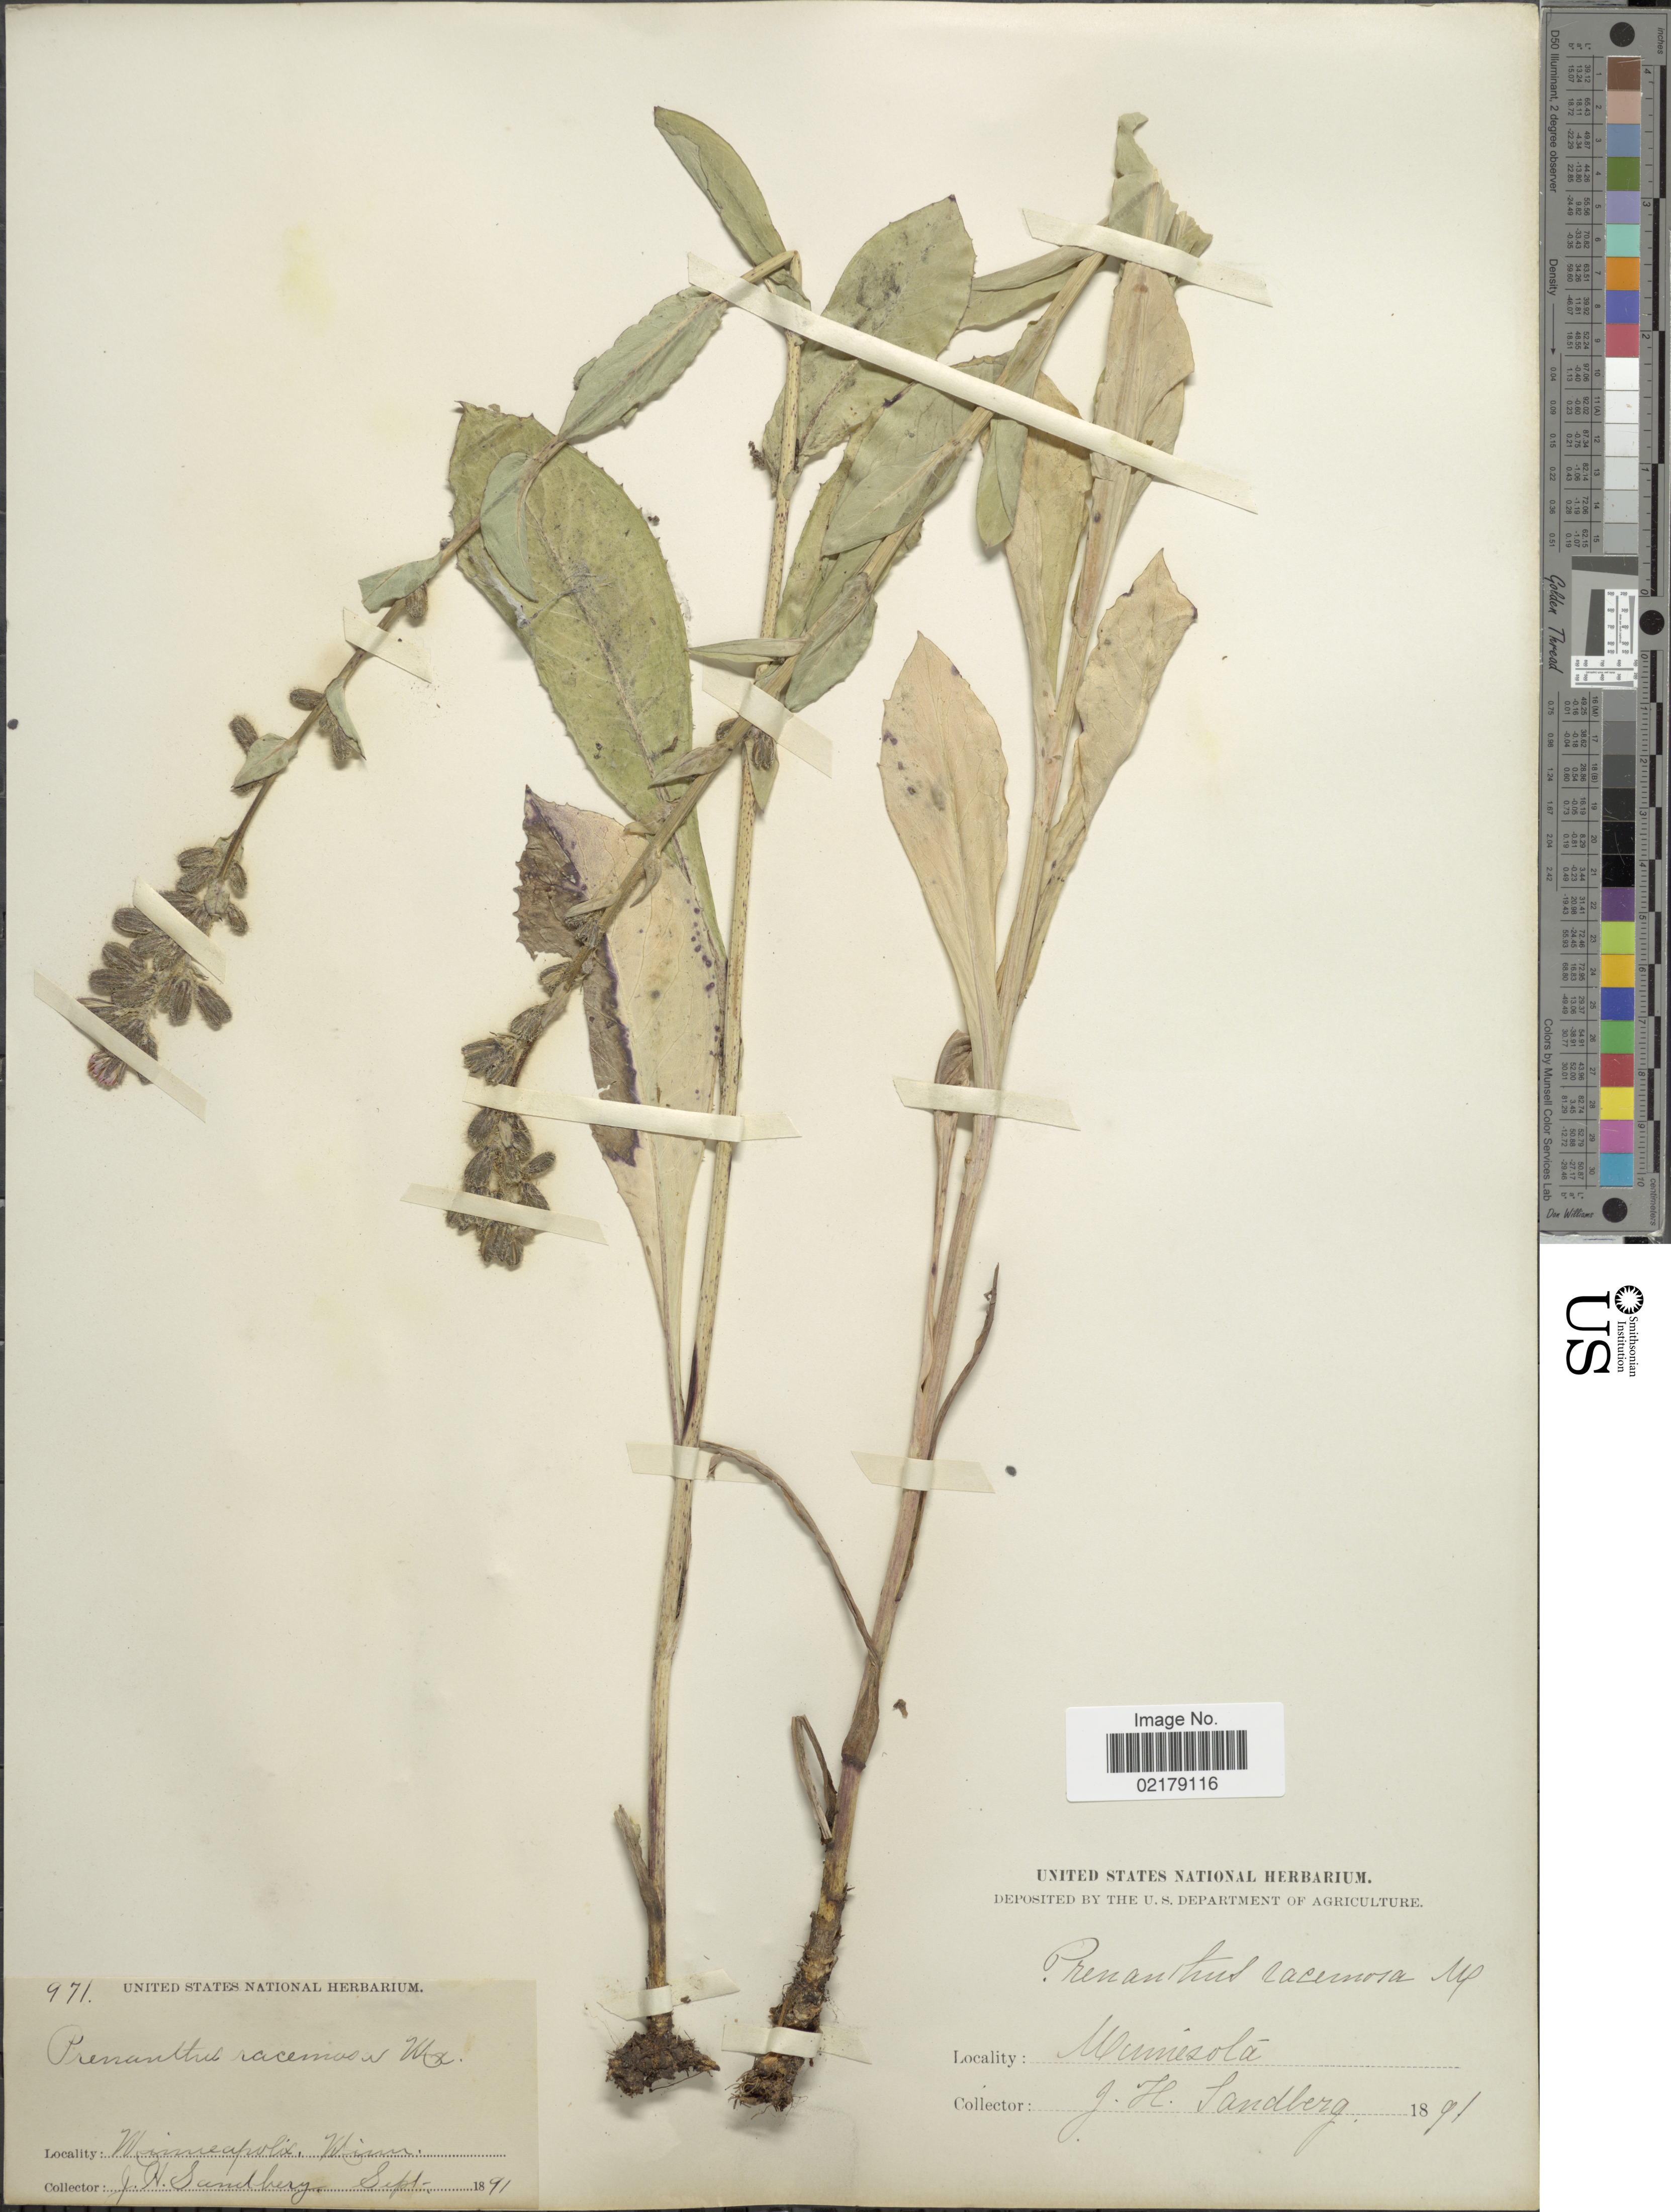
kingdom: Plantae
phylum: Tracheophyta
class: Magnoliopsida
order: Asterales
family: Asteraceae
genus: Nabalus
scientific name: Nabalus racemosus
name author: (Michx.) Hook.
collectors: J. H. Sandberg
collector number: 971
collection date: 1891-09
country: United States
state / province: Minnesota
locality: Minneapolis